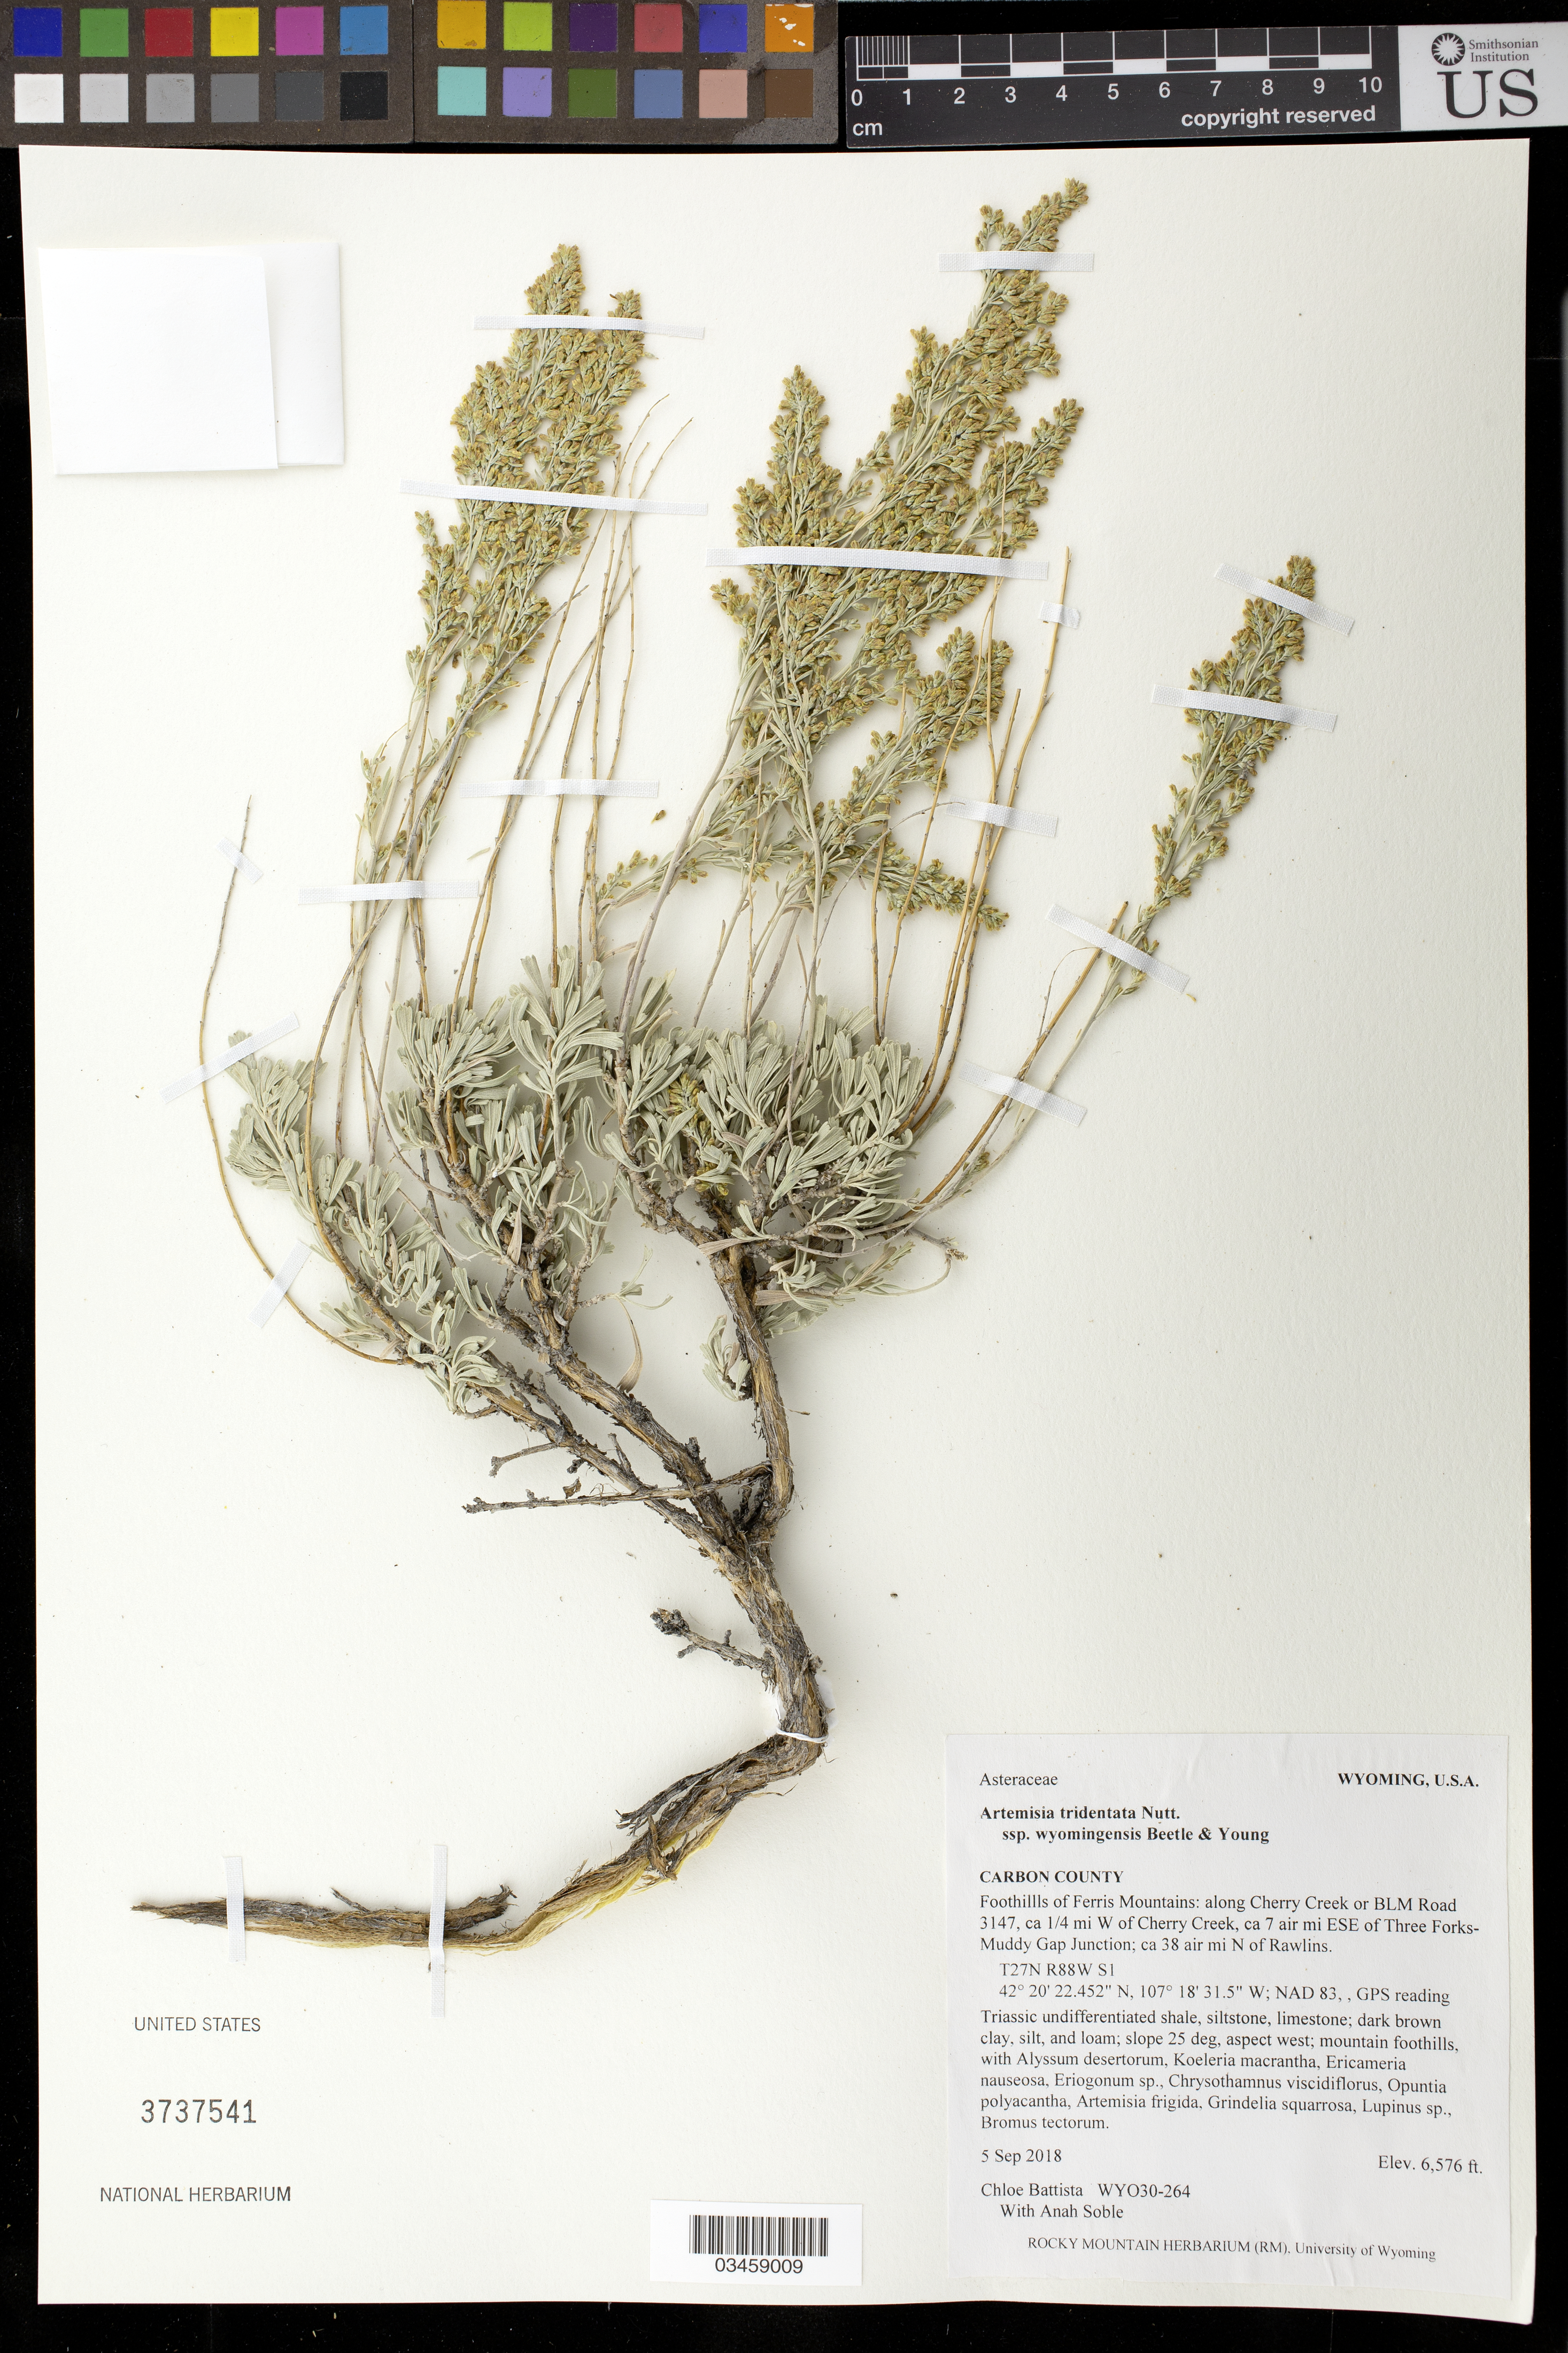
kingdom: Plantae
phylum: Tracheophyta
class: Magnoliopsida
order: Asterales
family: Asteraceae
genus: Artemisia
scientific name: Artemisia tridentata subsp. wyomingensis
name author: (Beetle & A.L. Young) S.L. Welsh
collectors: C. Battista & A. Soble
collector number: WY030-264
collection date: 2018-09-05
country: United States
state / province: Wyoming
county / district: Carbon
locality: Ferris Mts, along Cherry Creek or BLM Road 3147, 1/4 mi. W of Cherry Creek, 7 air mi. ESE of Three Forks-Muddy Gap Jct, 38 air mi. N of Rawlins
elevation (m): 2004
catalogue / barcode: US 3737541